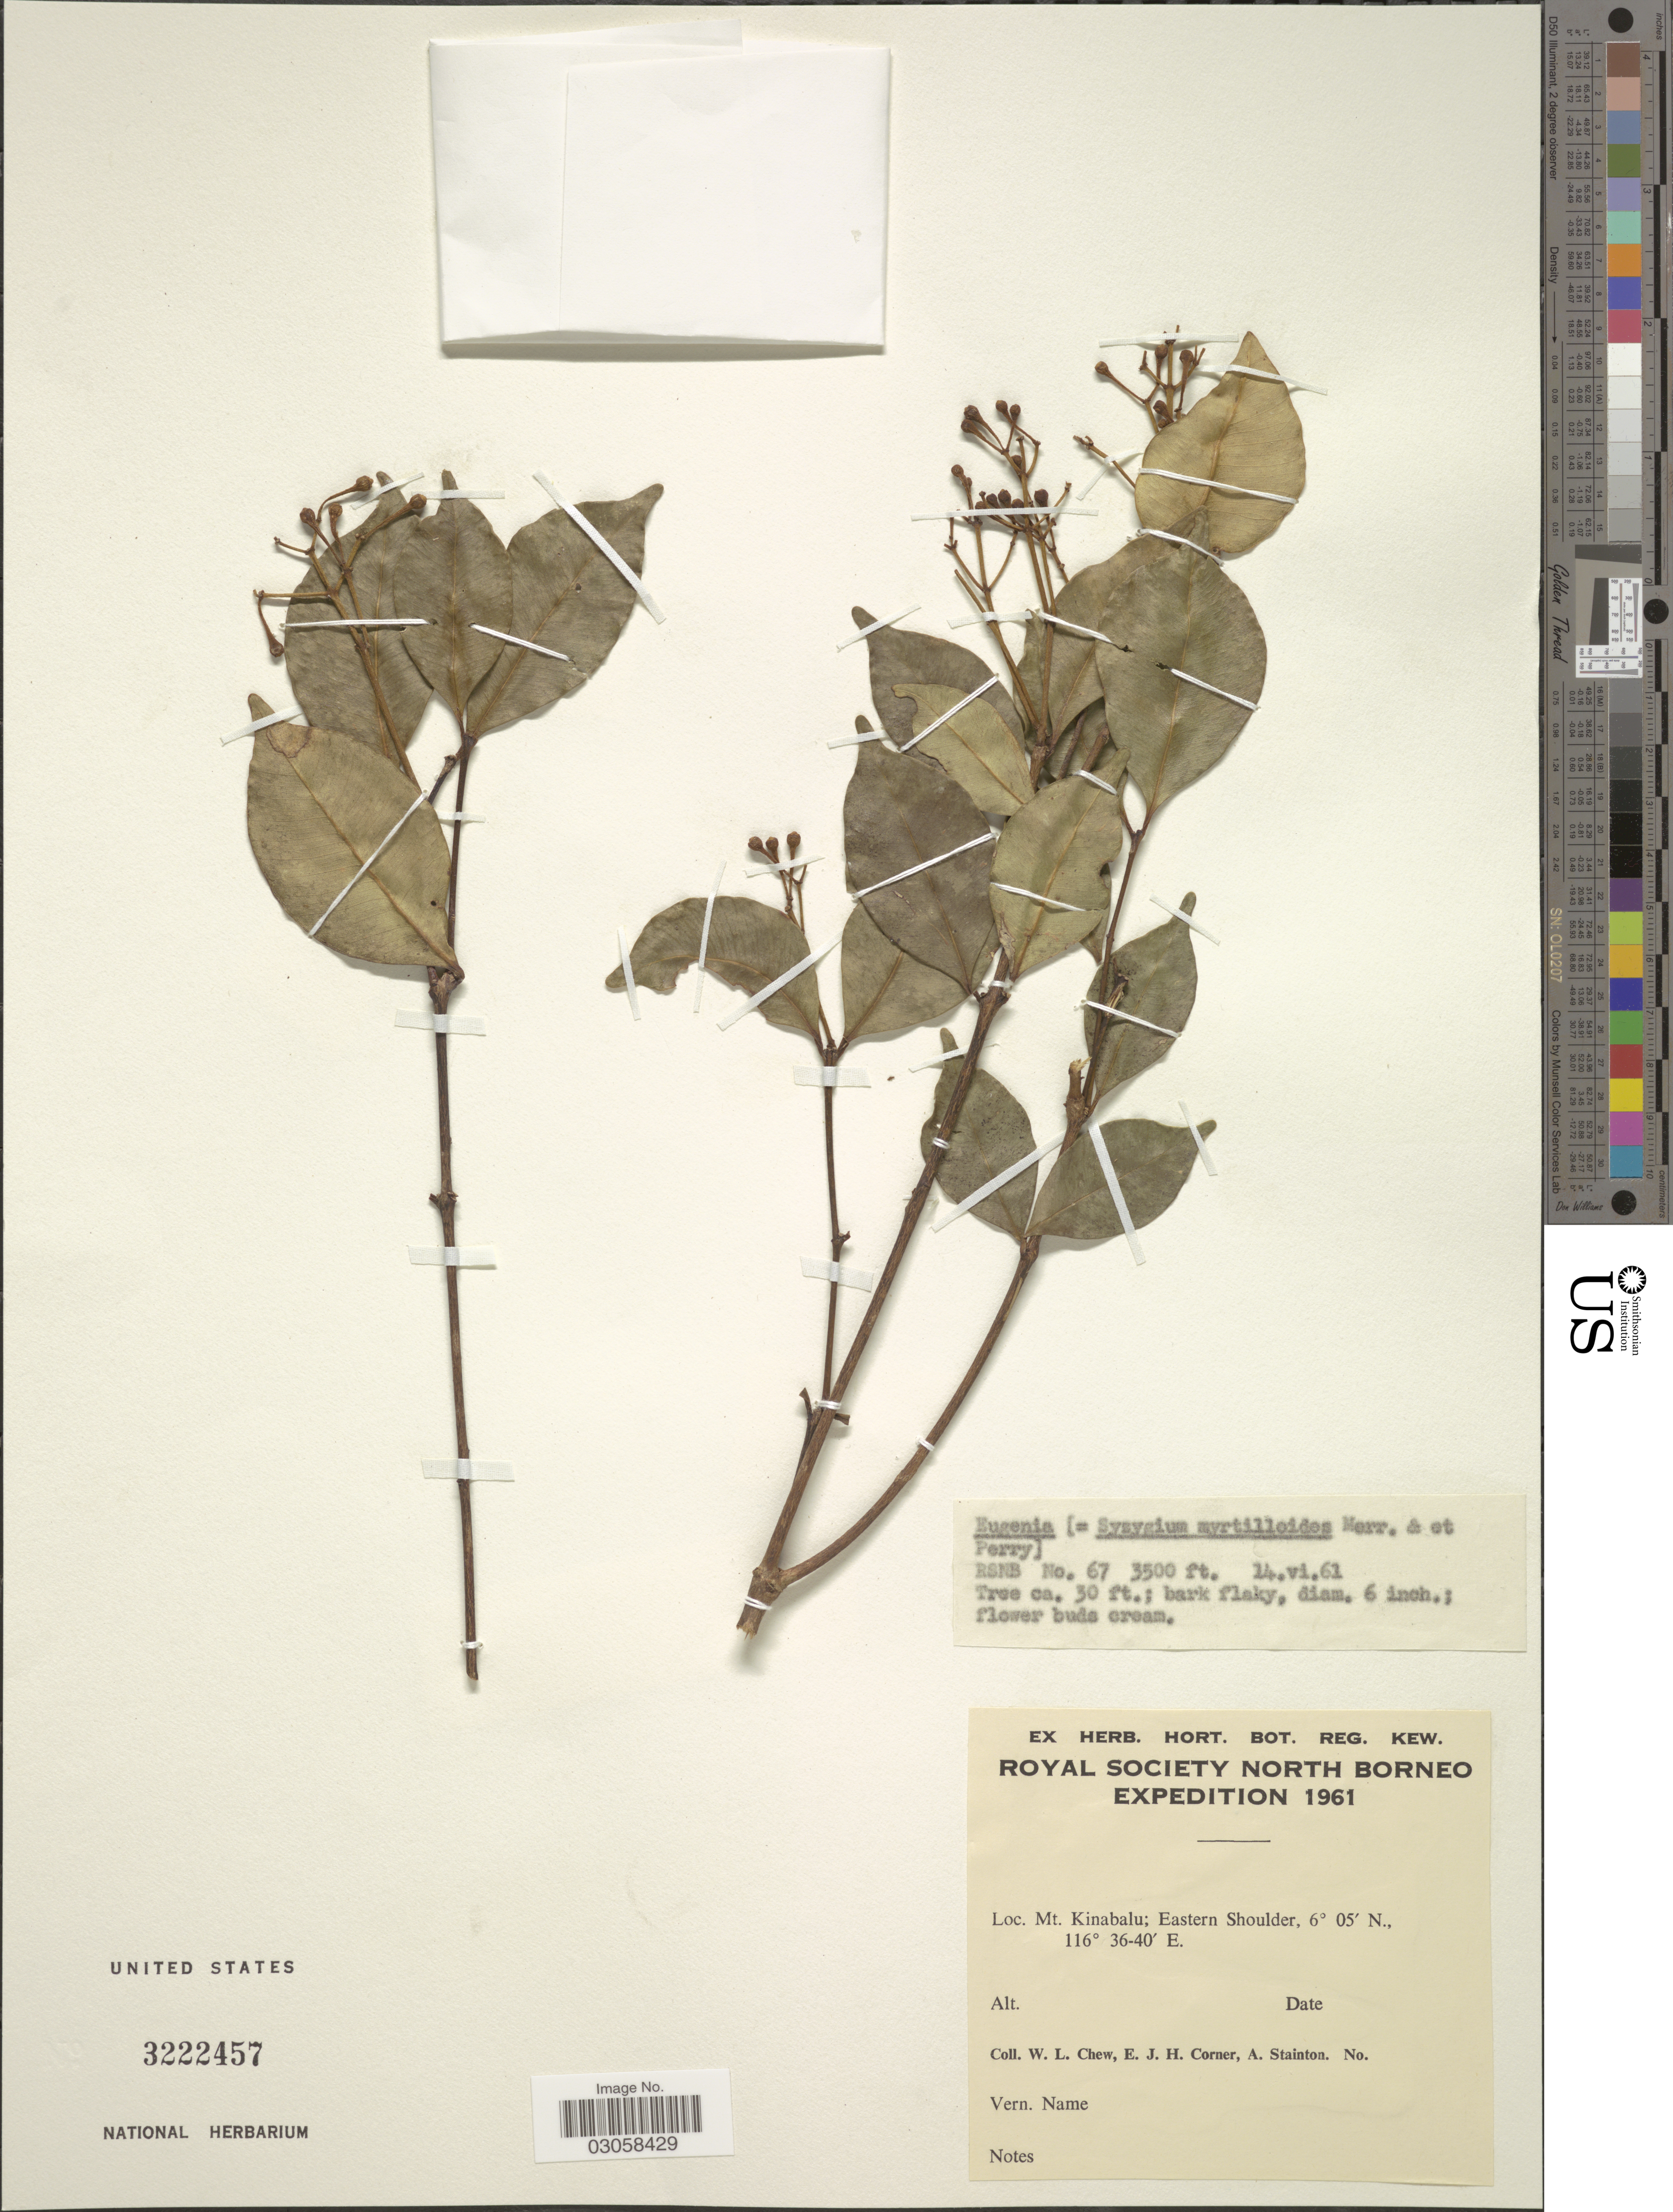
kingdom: Plantae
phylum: Tracheophyta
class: Magnoliopsida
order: Myrtales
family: Myrtaceae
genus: Syzygium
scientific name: Syzygium myrtilloides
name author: Merr. & L.M. Perry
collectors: W. Chew, E. Corner & A. Stainton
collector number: RSNB 67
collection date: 1961-06-14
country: Malaysia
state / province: Sabah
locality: Mt. Kinabalu; Eastern Shoulder.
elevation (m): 1067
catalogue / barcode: US 3222457